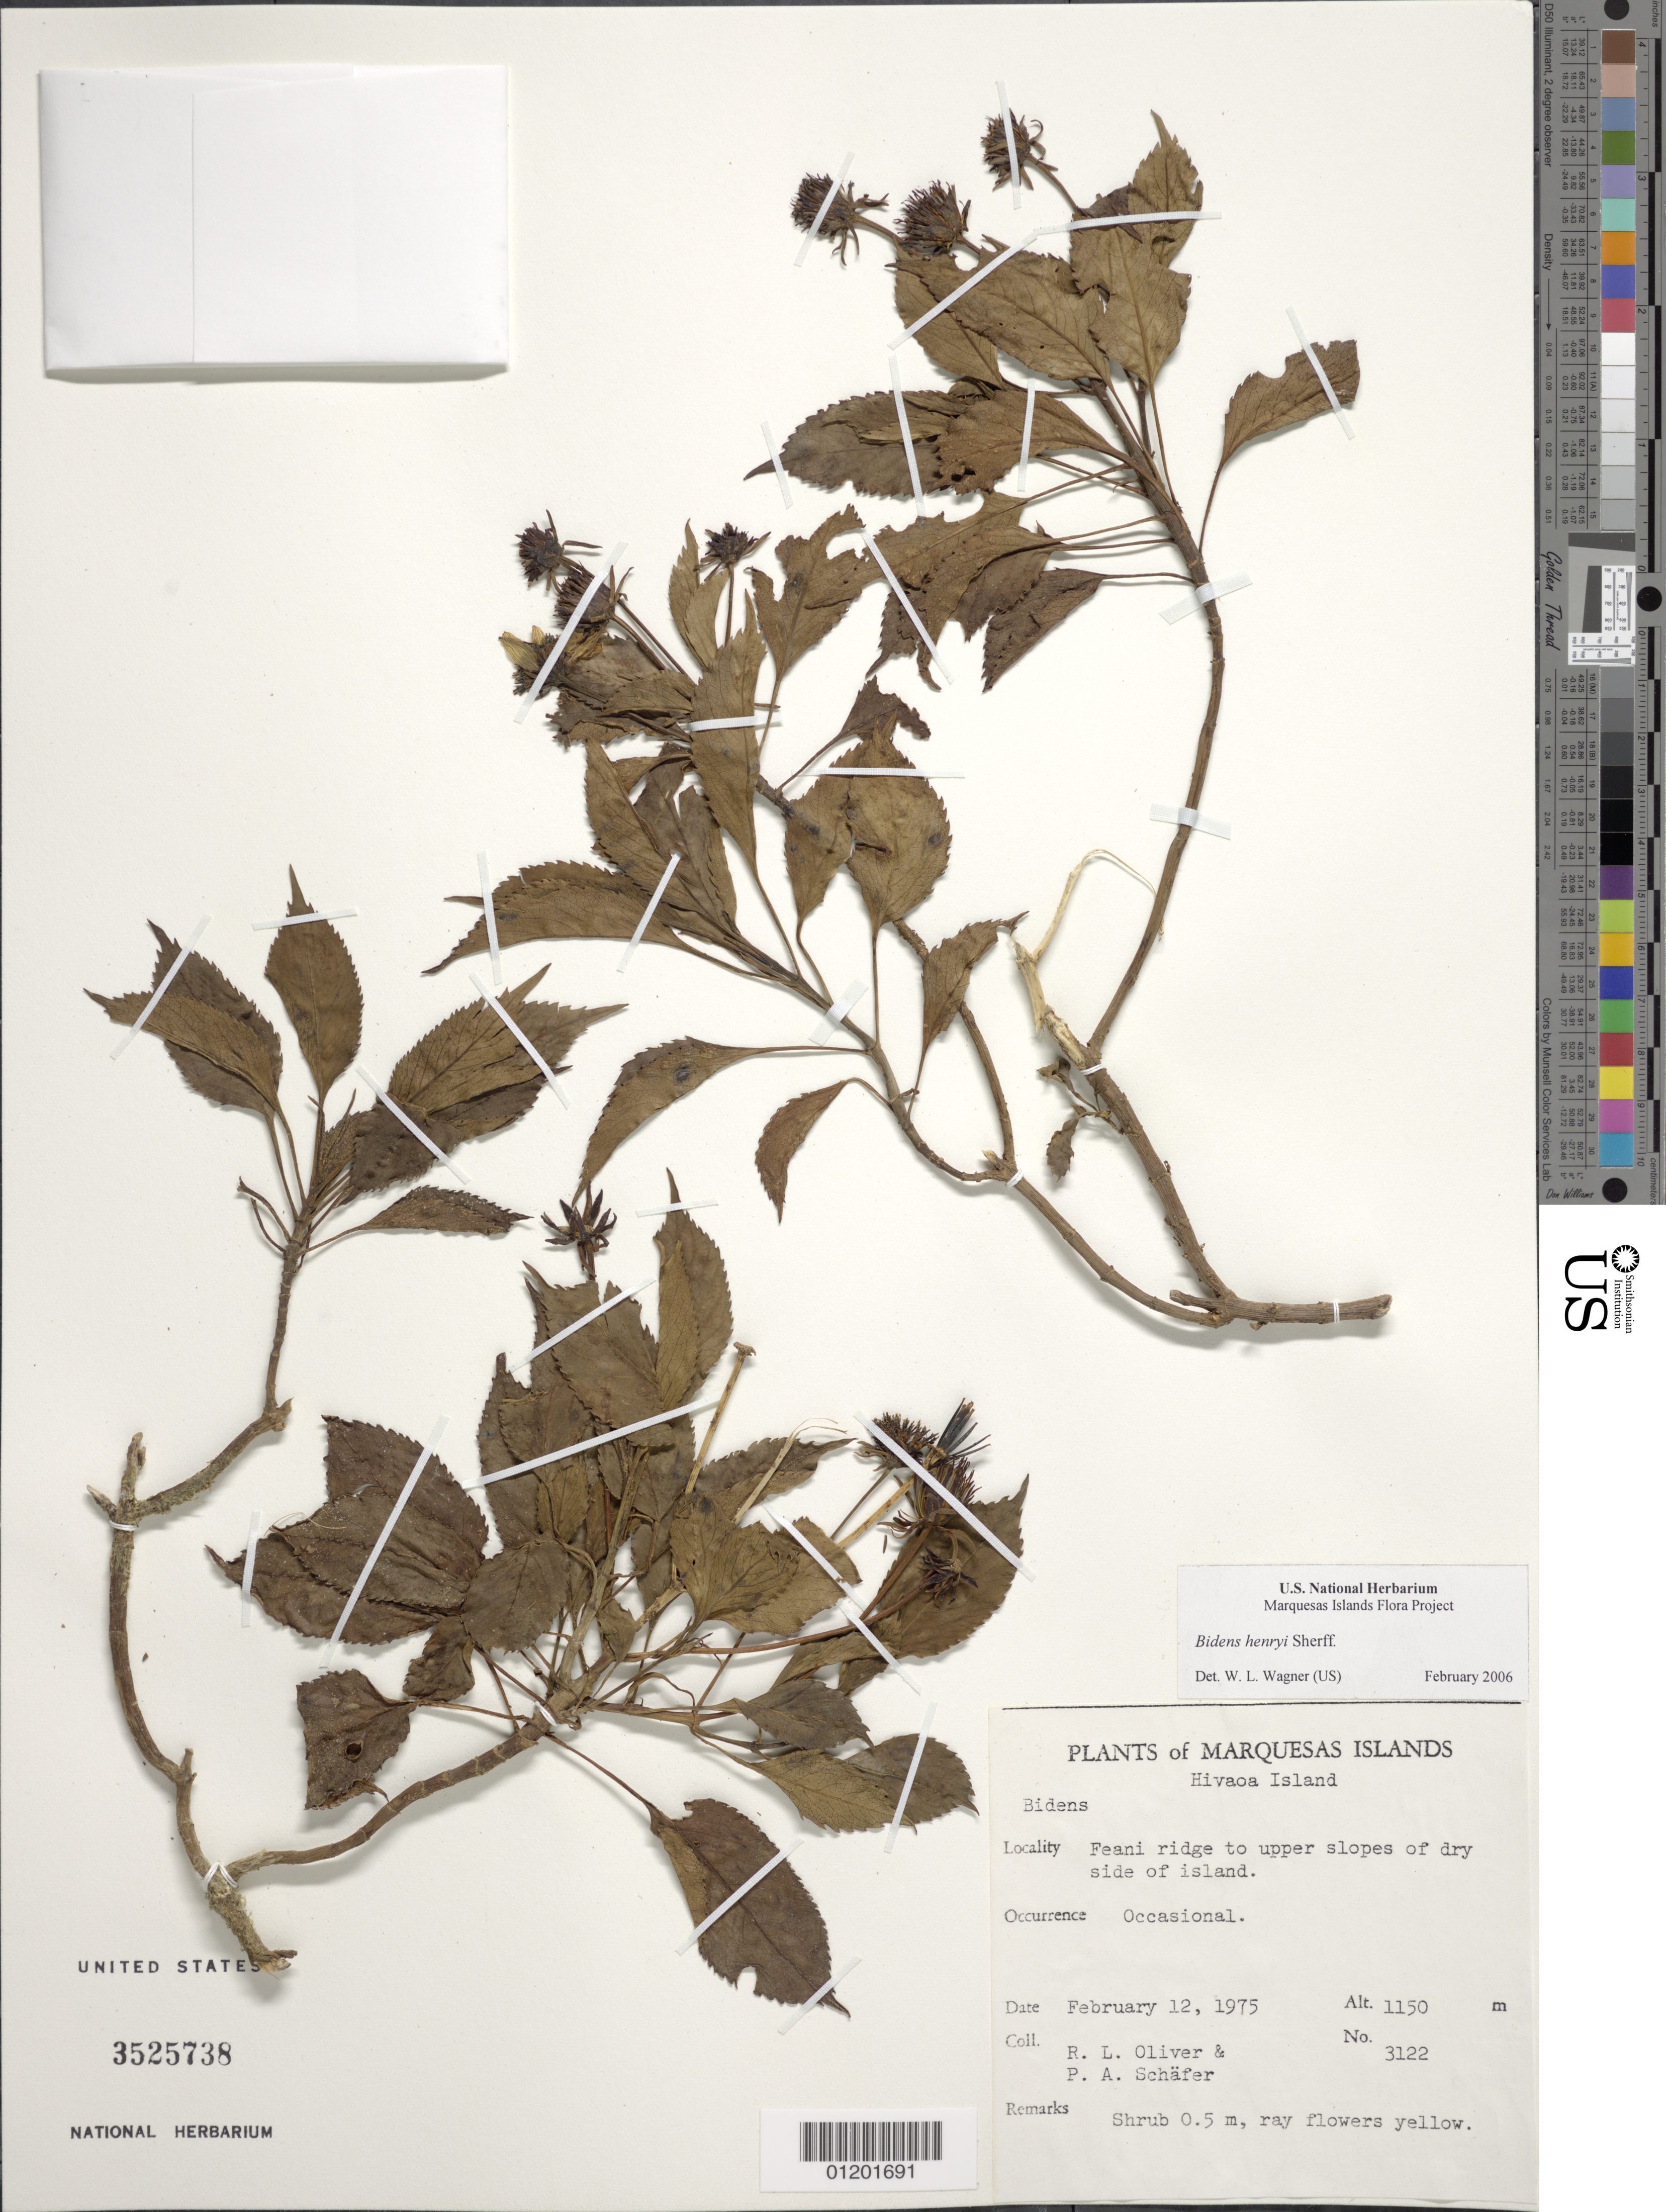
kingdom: Plantae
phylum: Tracheophyta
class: Magnoliopsida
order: Asterales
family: Asteraceae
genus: Bidens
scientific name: Bidens henryi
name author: Sherff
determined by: Wagner, W. L., (BOT), Smithsonian Institution - National Museum of Natural History (UNITED STATES)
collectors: R. L. Oliver & P. A. Schäfer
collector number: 3122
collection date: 1975-02-12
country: French Polynesia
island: Hiva Oa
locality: Feani ridge to upper slopes of dry side of island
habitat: Occasional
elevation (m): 1150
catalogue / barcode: US 3525738